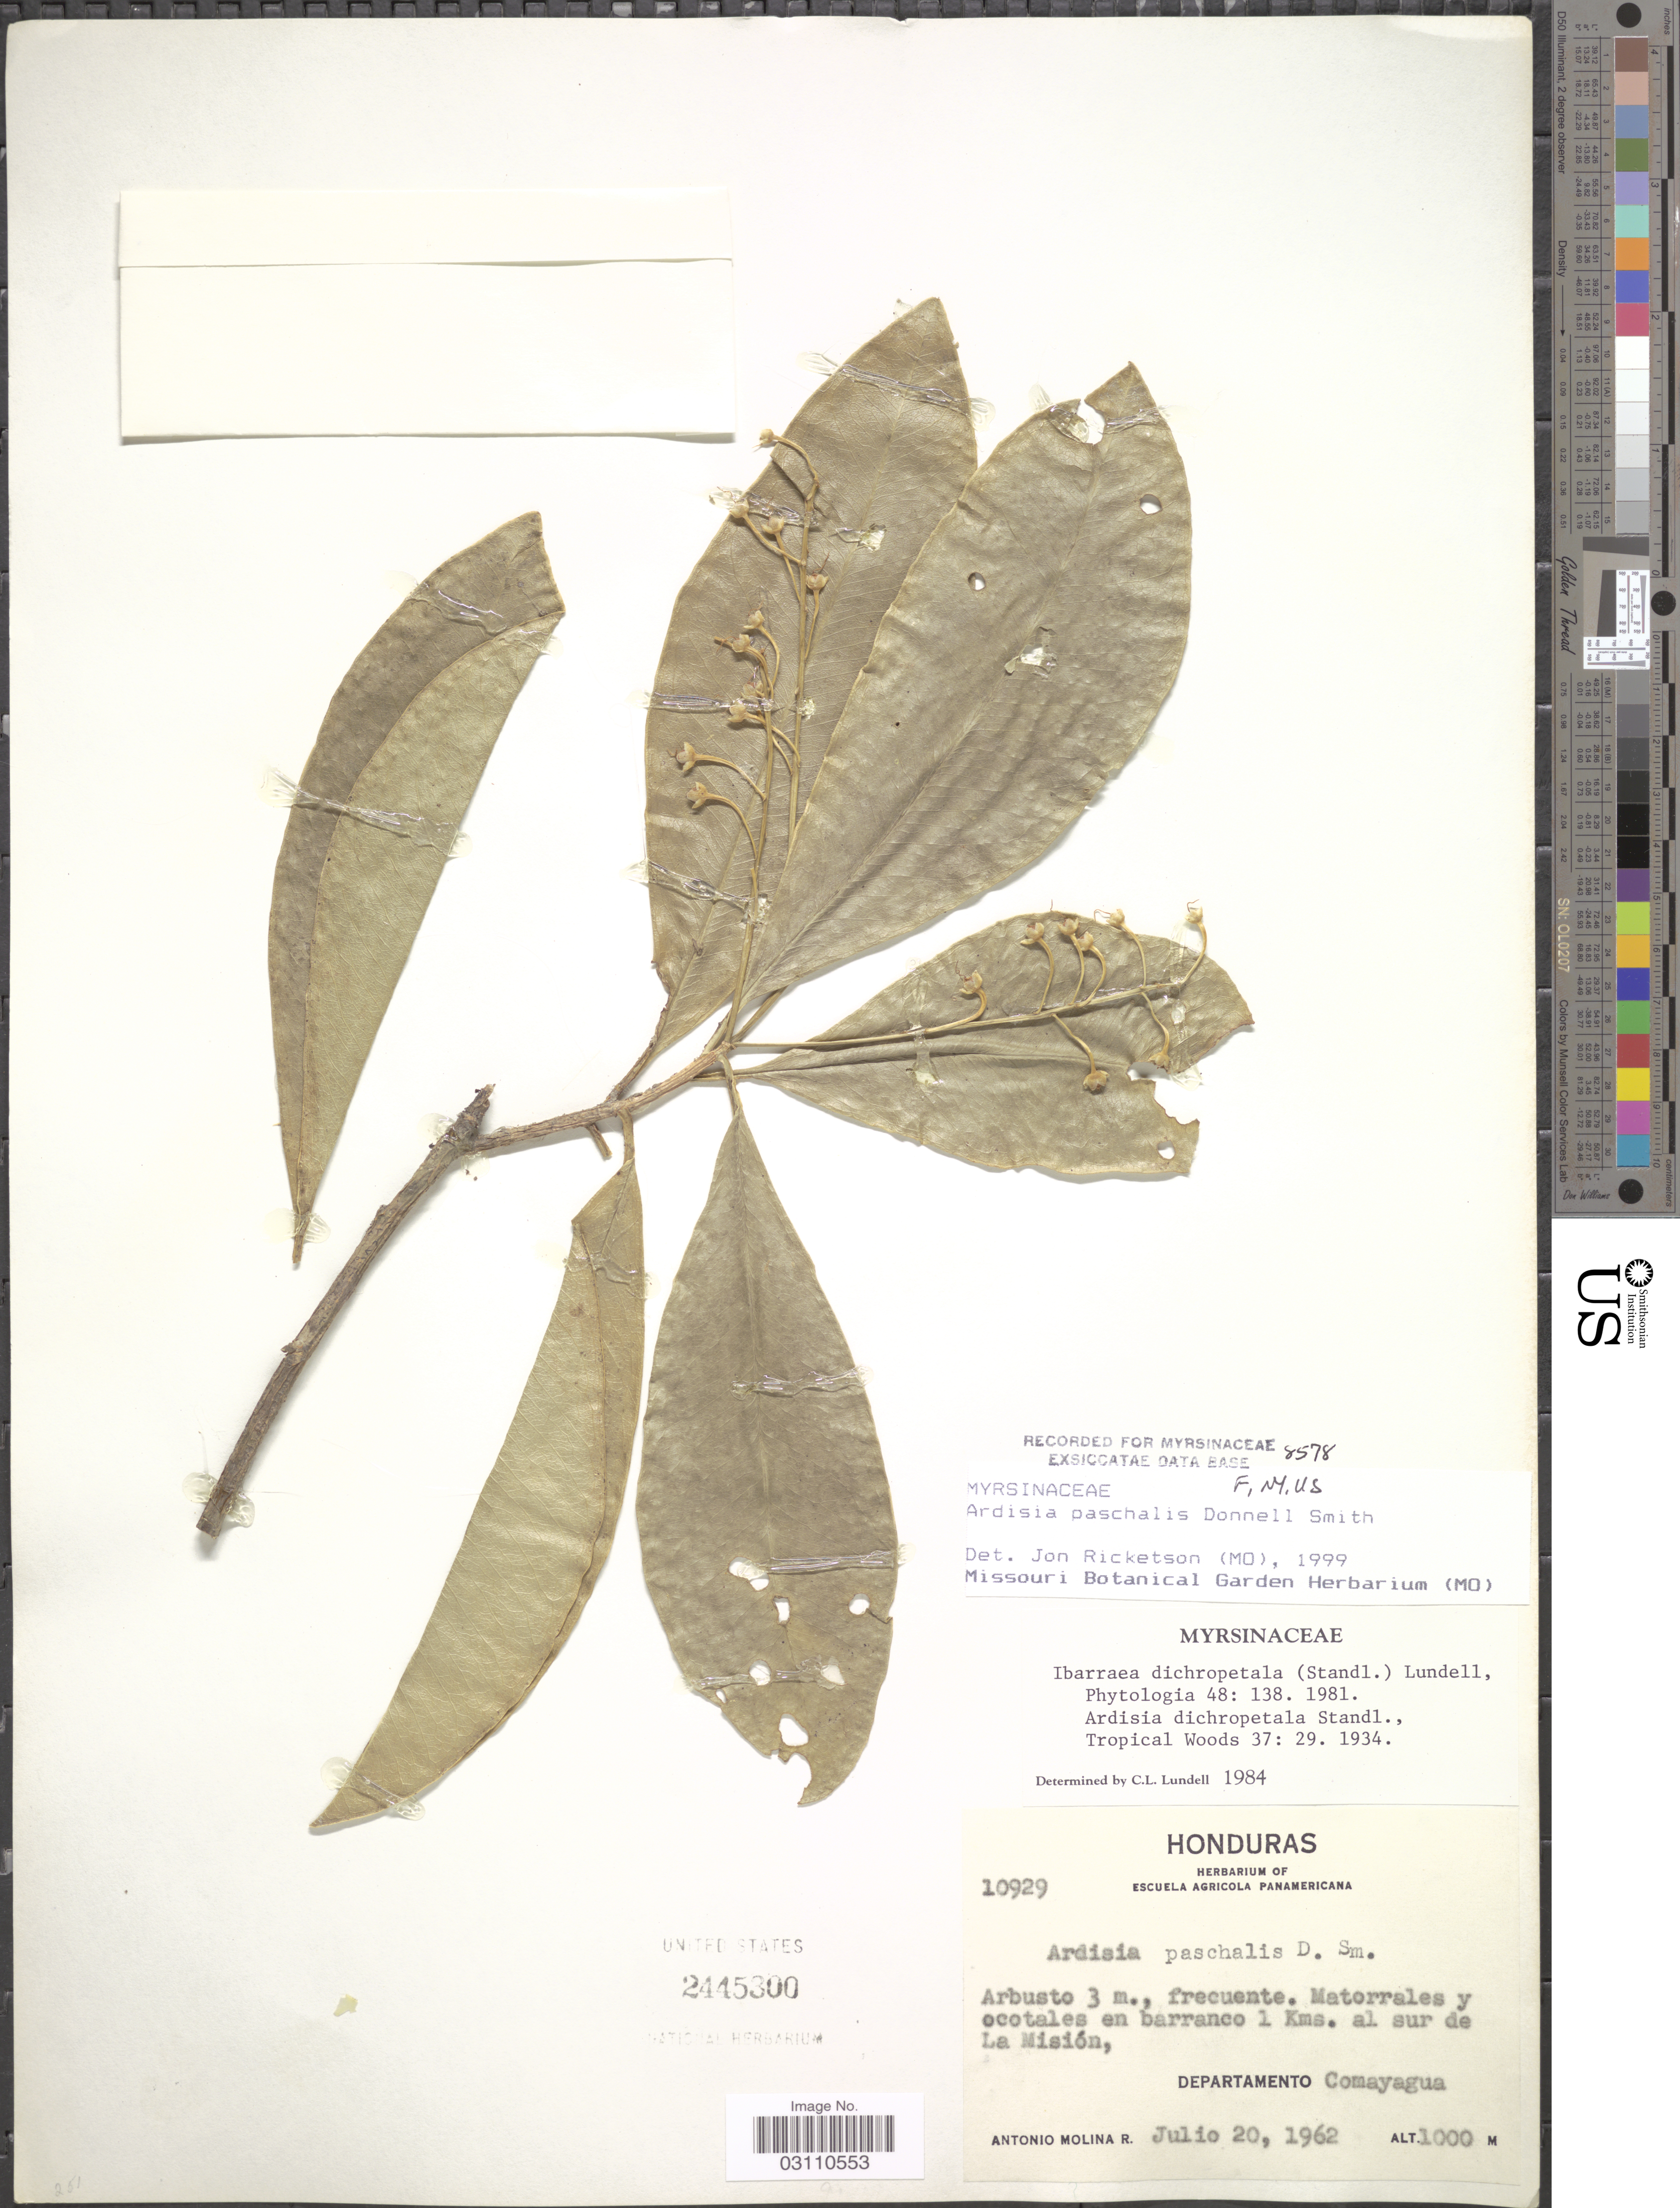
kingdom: Plantae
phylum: Tracheophyta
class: Magnoliopsida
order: Ericales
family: Primulaceae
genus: Ardisia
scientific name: Ardisia paschalis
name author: Donn. Sm.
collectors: A. Molina R.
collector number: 10929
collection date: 1962-07-20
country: Honduras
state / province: Comayagua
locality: Matorrales y ocotales en barranco 1 Kms. al sur de La Misión, departamento Comayagua.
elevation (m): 1000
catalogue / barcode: US 2445300